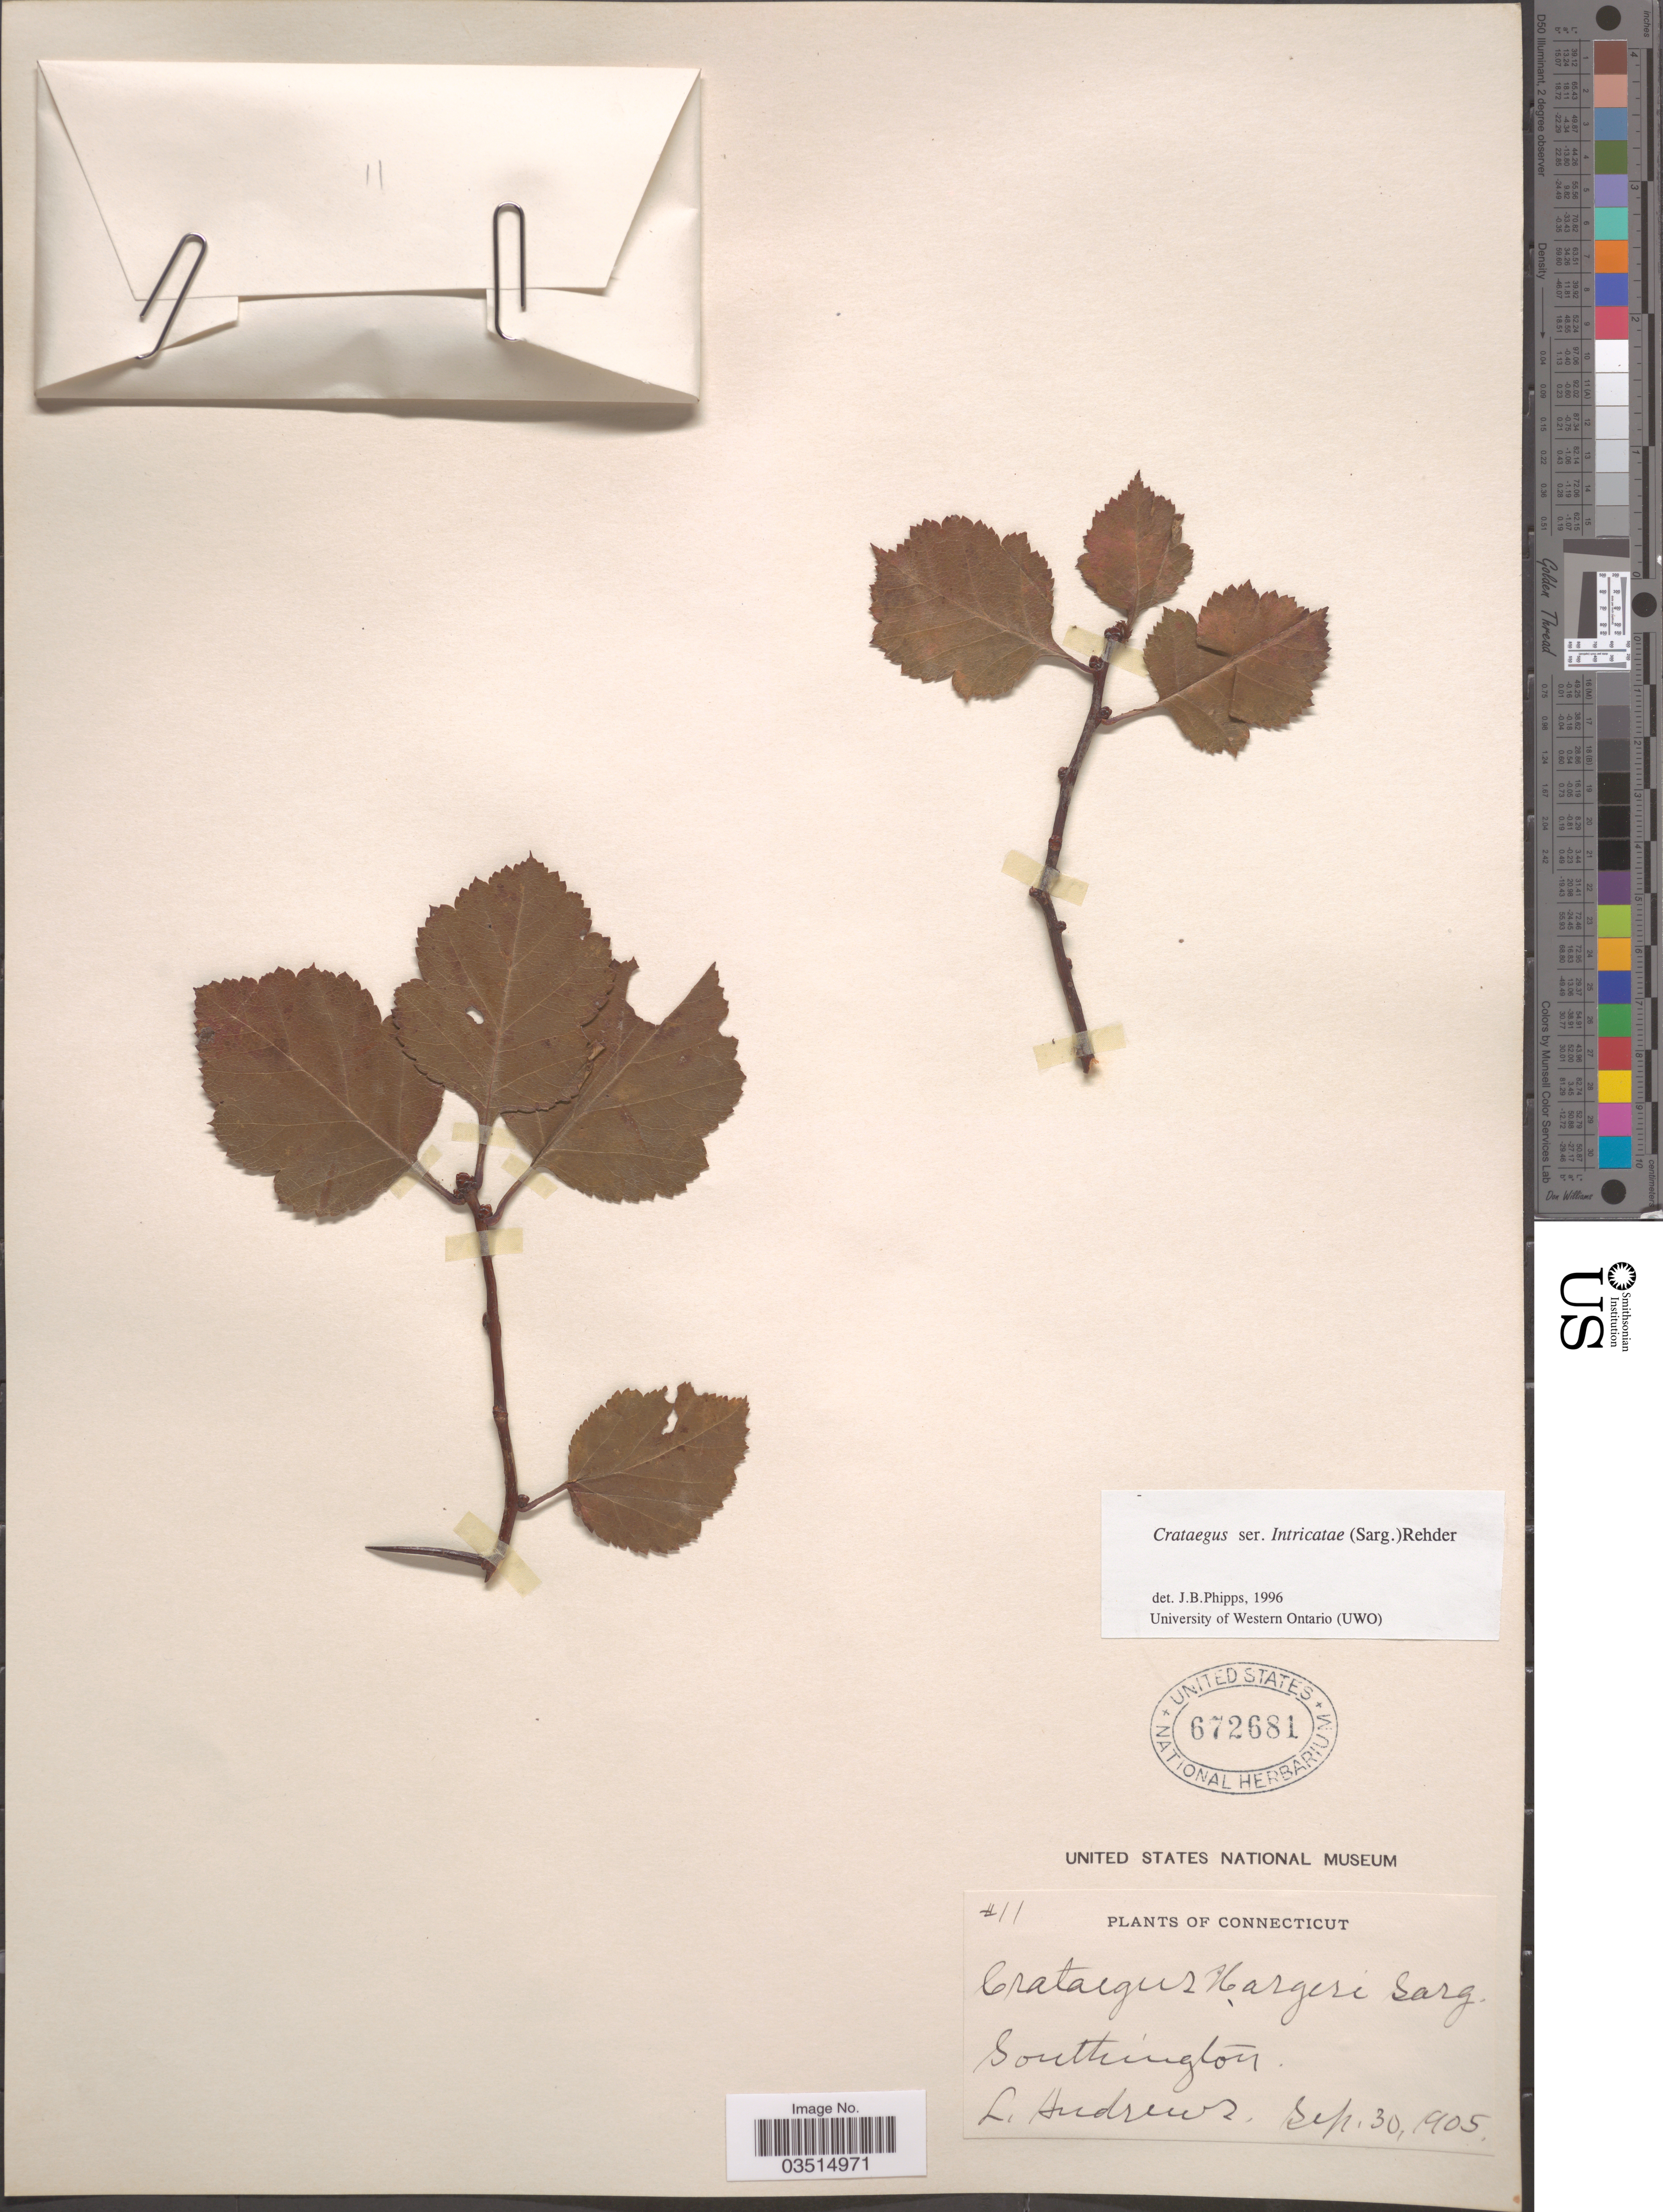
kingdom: Plantae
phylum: Tracheophyta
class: Magnoliopsida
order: Rosales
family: Rosaceae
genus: Crataegus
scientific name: Crataegus hargeri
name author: Sarg.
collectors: L. Andrews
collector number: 11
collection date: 1905-09-30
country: United States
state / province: Connecticut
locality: Southington.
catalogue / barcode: US 672681